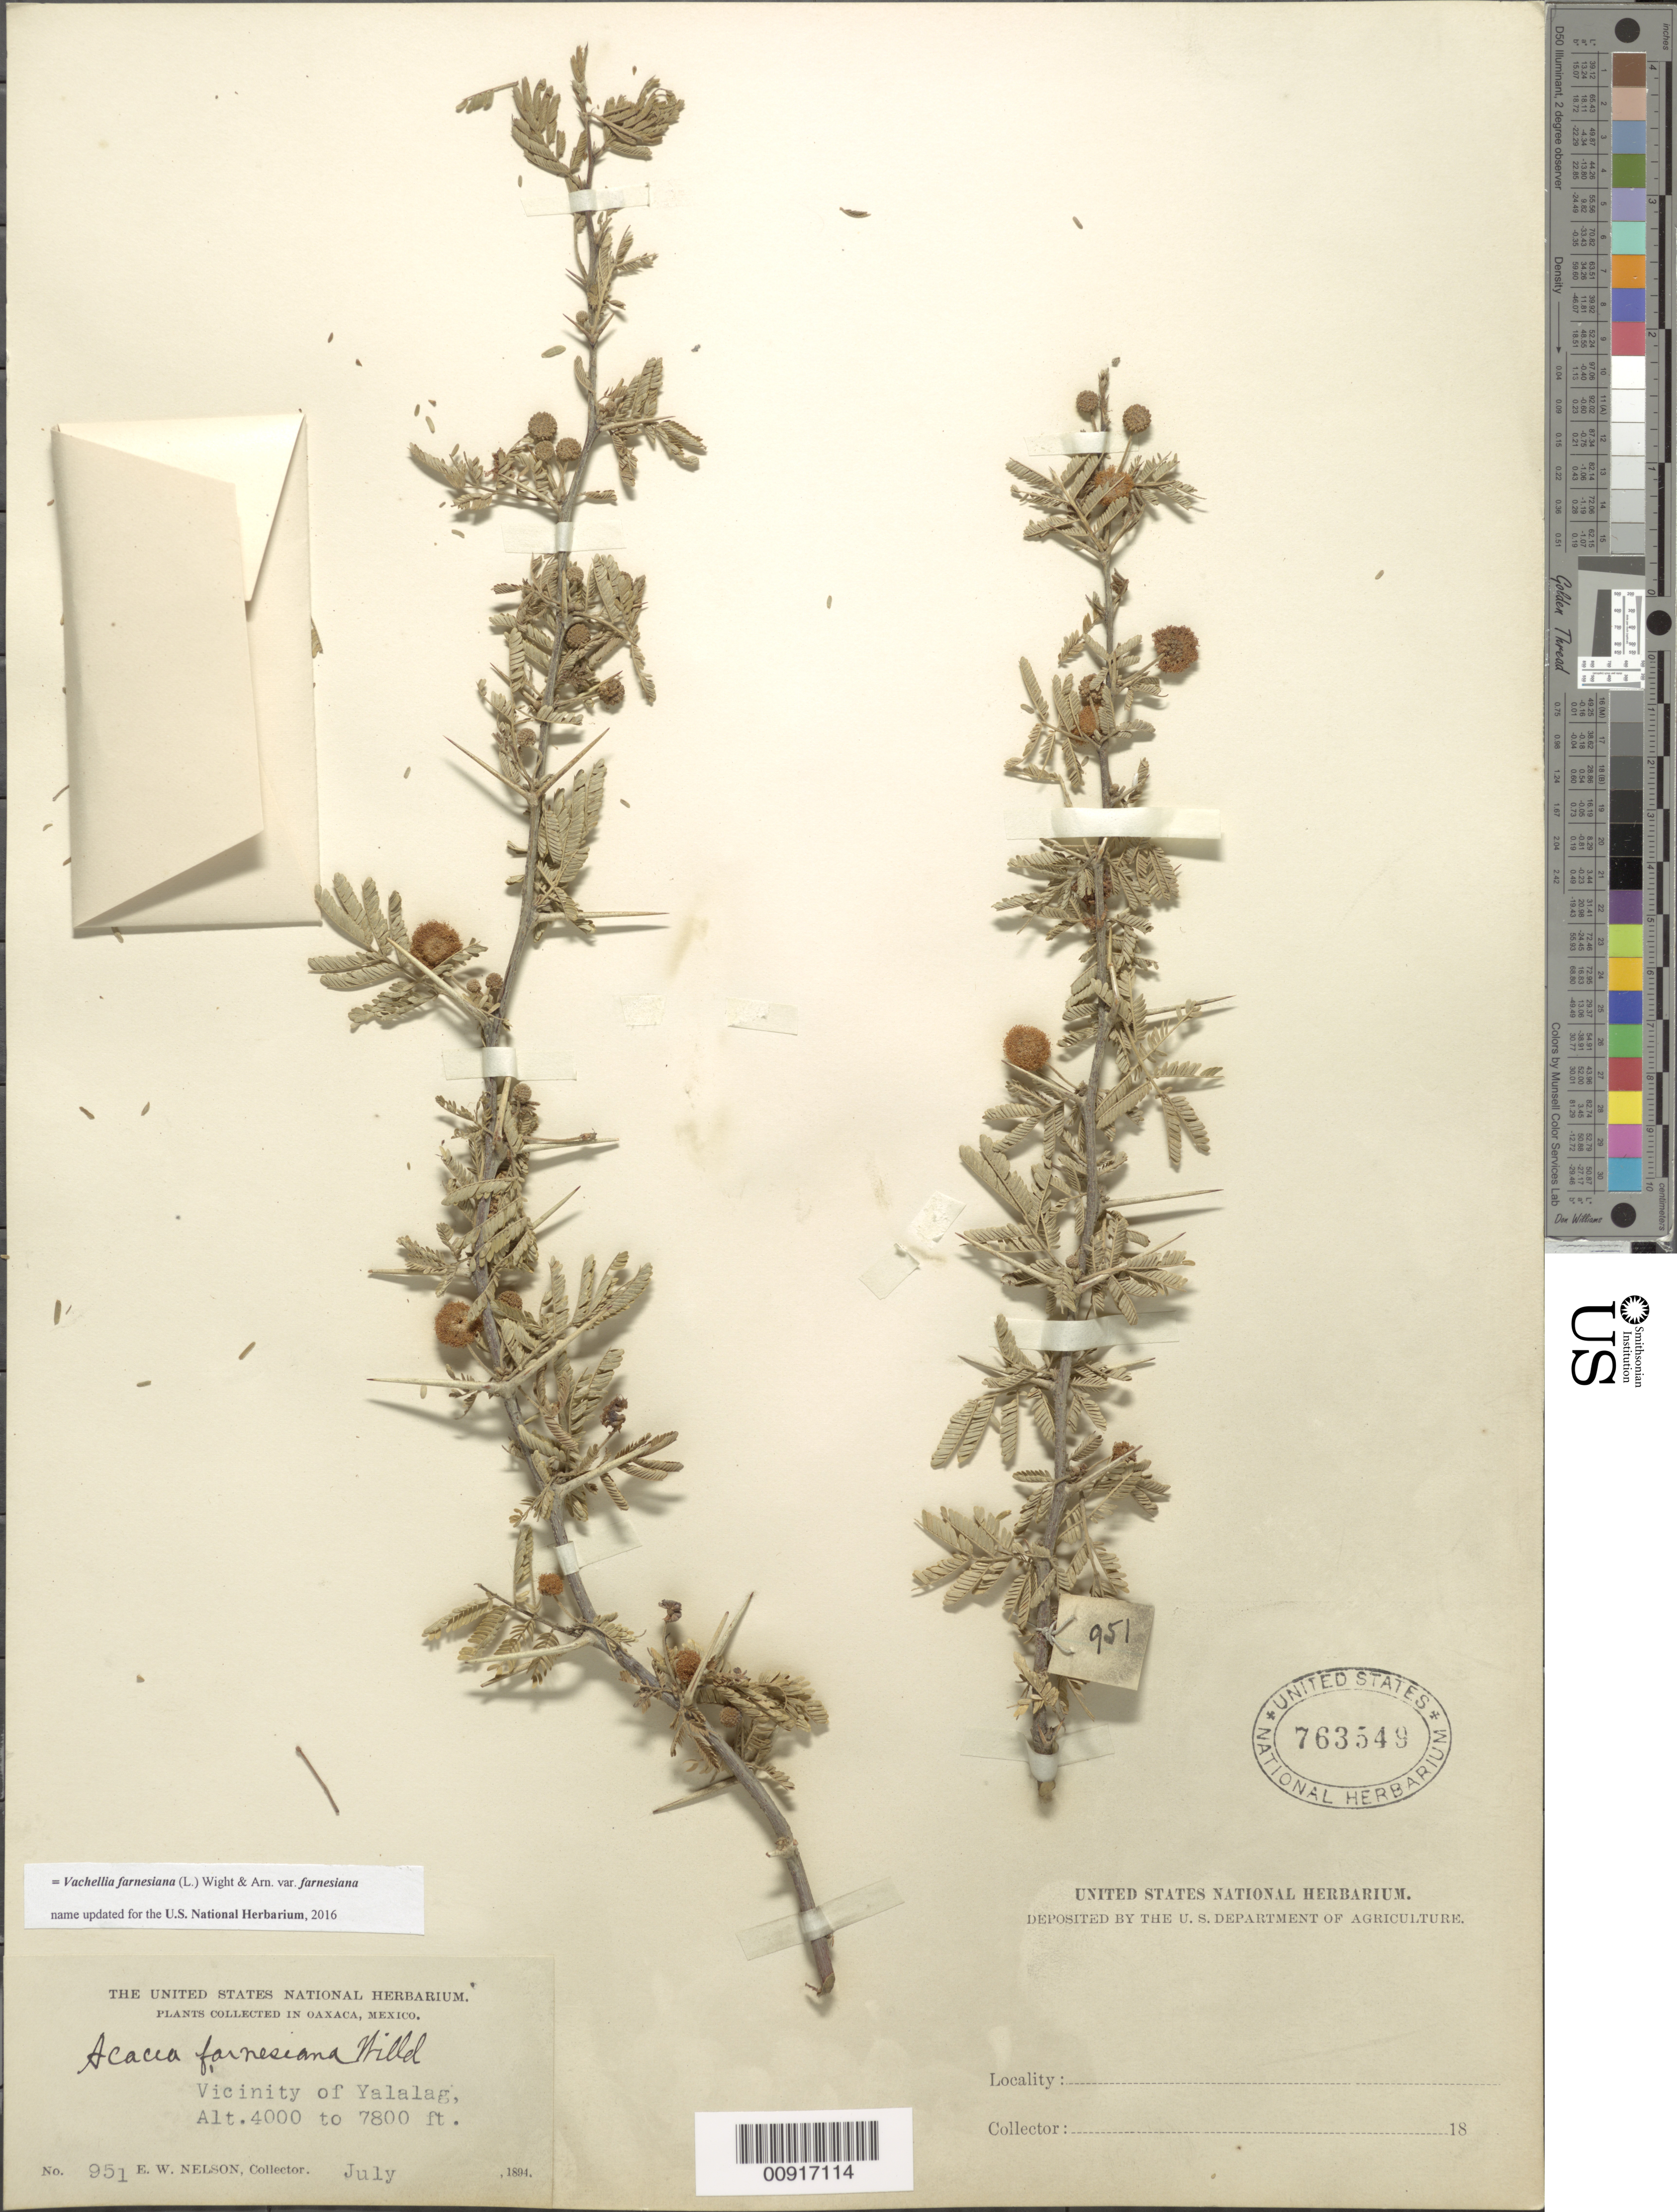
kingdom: Plantae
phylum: Tracheophyta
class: Magnoliopsida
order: Fabales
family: Fabaceae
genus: Vachellia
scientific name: Vachellia farnesiana var. farnesiana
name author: (L.) Wight & Arn.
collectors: E. W. Nelson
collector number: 951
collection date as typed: Jul 1894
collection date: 1894-07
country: Mexico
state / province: Oaxaca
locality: Vicinity of Yalalag, Oaxaca.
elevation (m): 1219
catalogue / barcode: US 763549